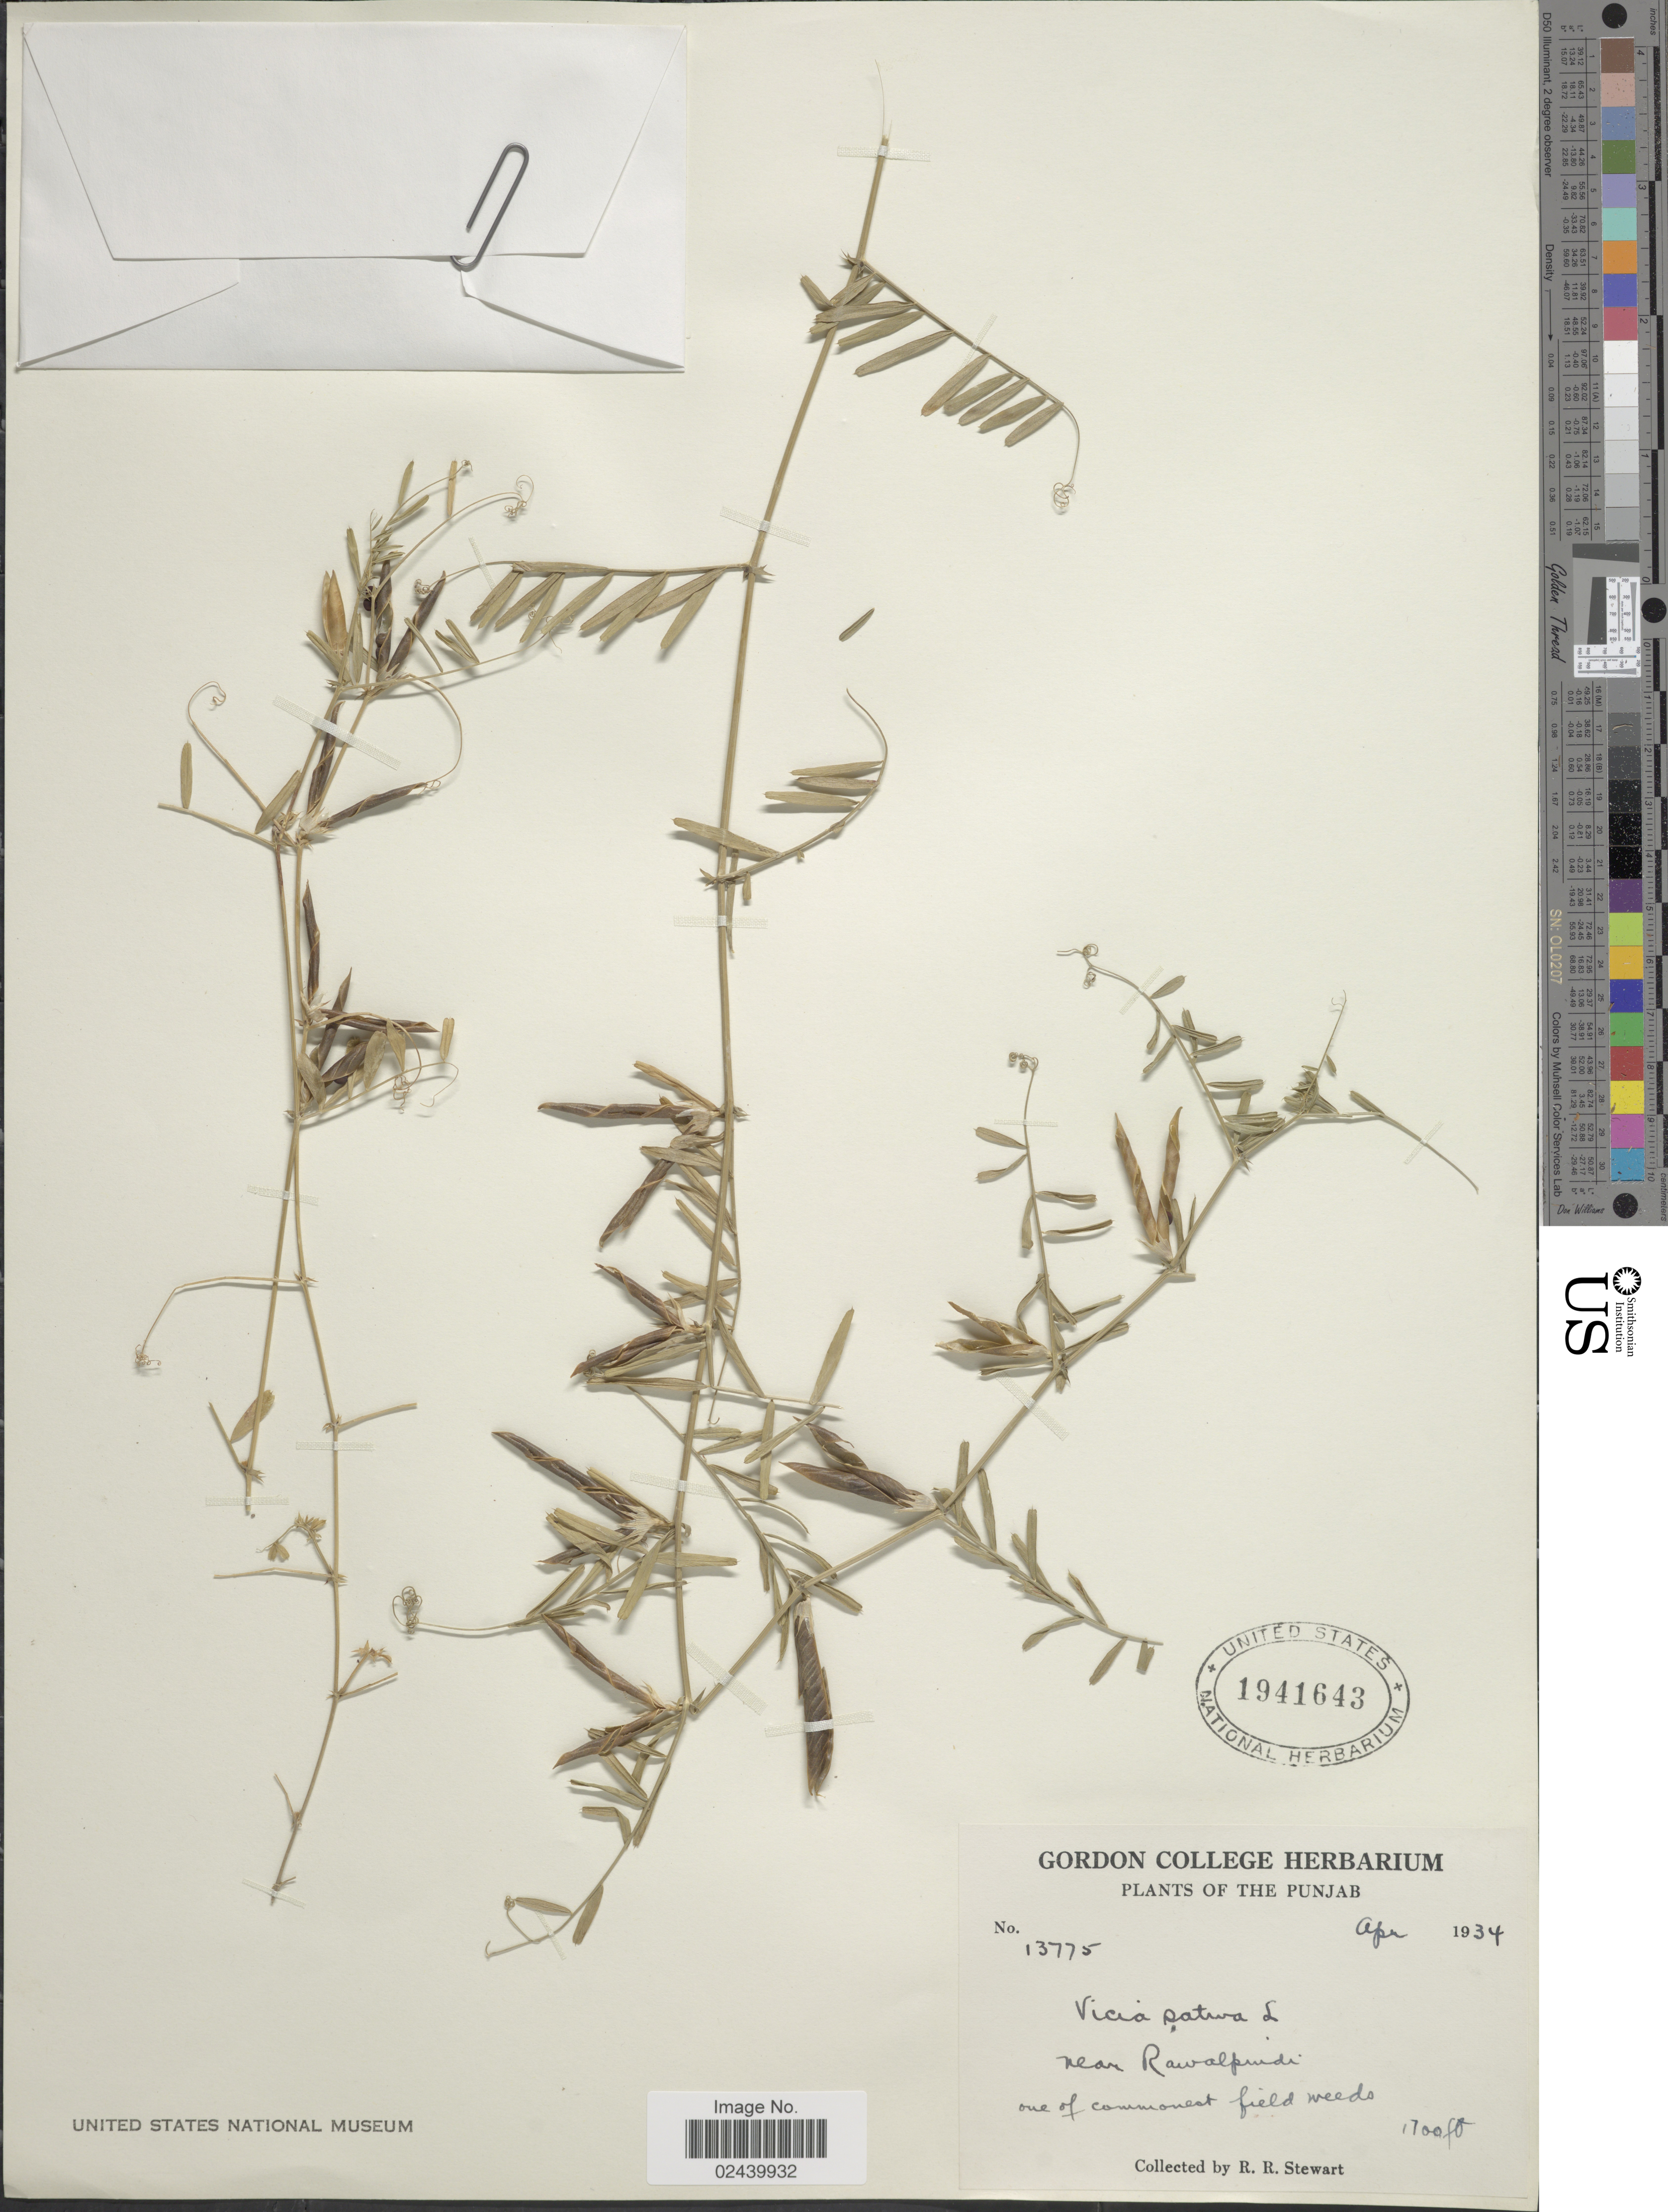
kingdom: Plantae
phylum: Tracheophyta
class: Magnoliopsida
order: Fabales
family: Fabaceae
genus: Vicia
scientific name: Vicia sativa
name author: L.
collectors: R. R. Stewart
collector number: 13775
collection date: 1934-04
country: Pakistan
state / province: Punjab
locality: Near Rawalpindi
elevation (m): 518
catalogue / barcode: US 1941643